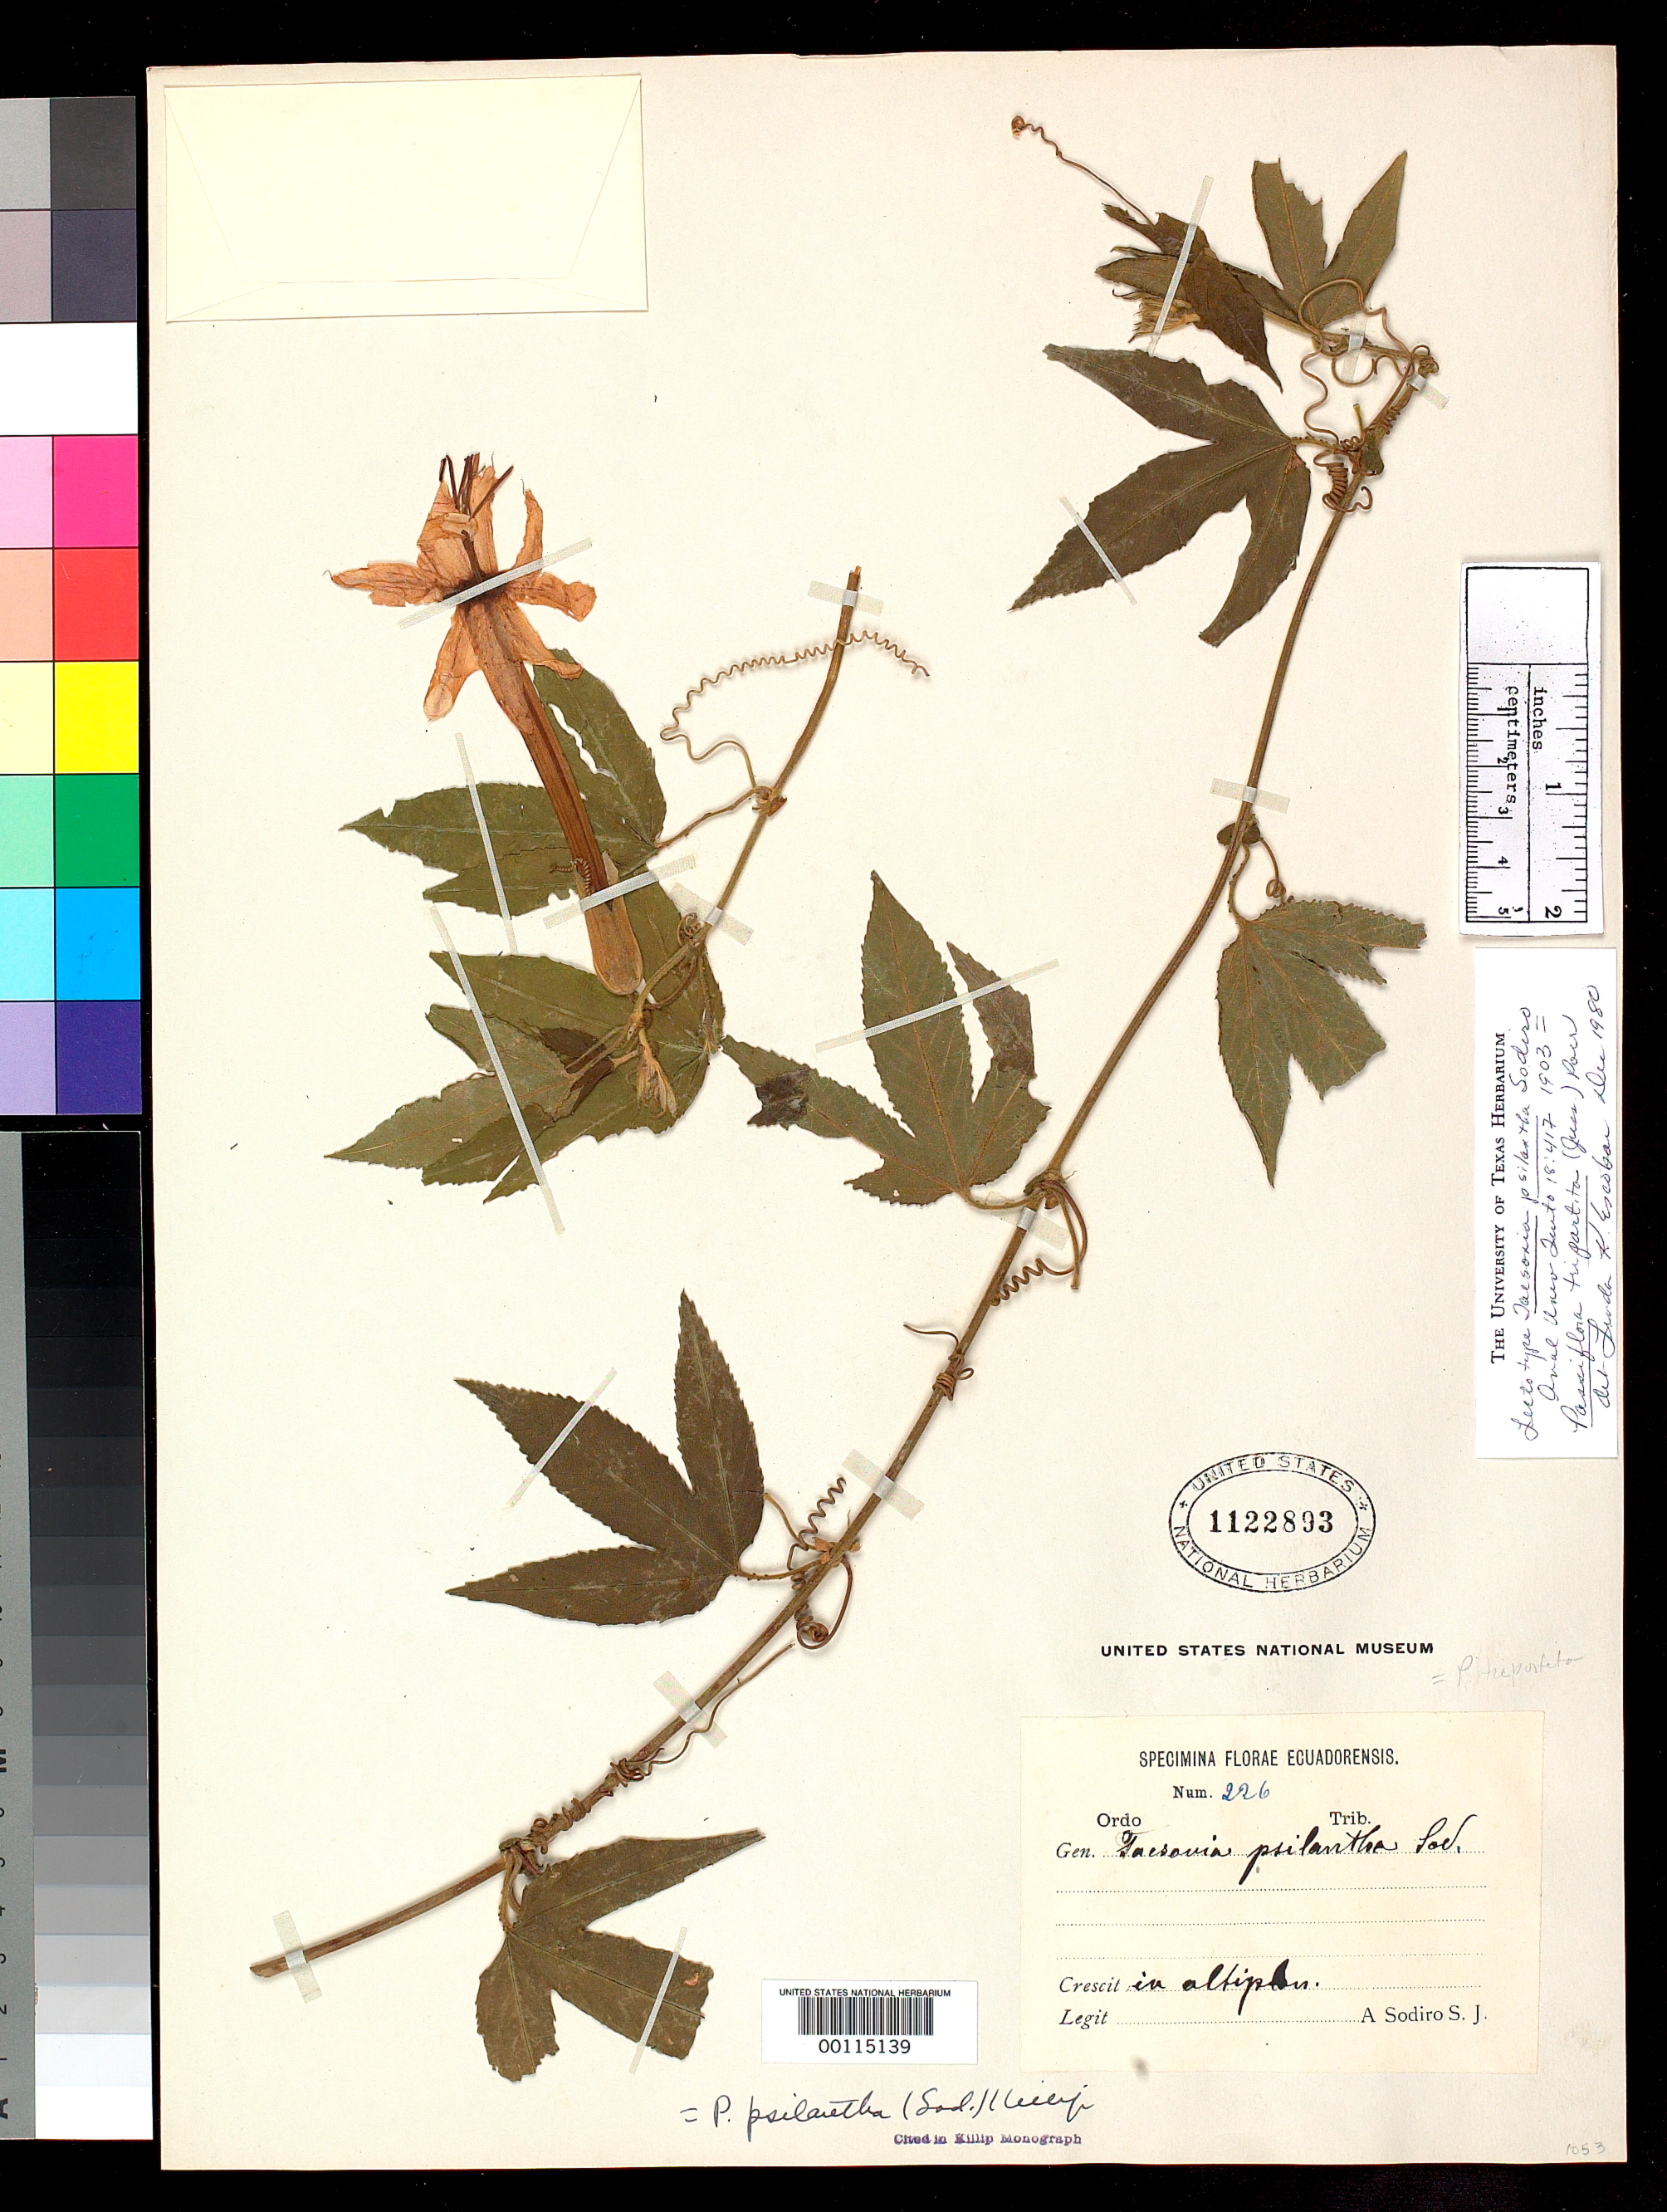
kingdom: Plantae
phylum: Tracheophyta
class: Magnoliopsida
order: Malpighiales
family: Passifloraceae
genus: Tacsonia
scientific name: Tacsonia psilantha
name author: Sodiro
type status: Lectotype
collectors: L. Sodiro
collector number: Mille 226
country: Ecuador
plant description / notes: Also published in Contribuciones al conocimiento de la flora ecuatoriana. Monografia iii. Tacsonias ecuatorianas.; This sheet annotated as "lectotype" by L.K. Escobar (1980). Protologue cites no specimens but this appears to be original material, cited as "type" by Killip (1938); apparently a single specimen mounted on 2 sheets.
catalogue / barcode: US 1122893